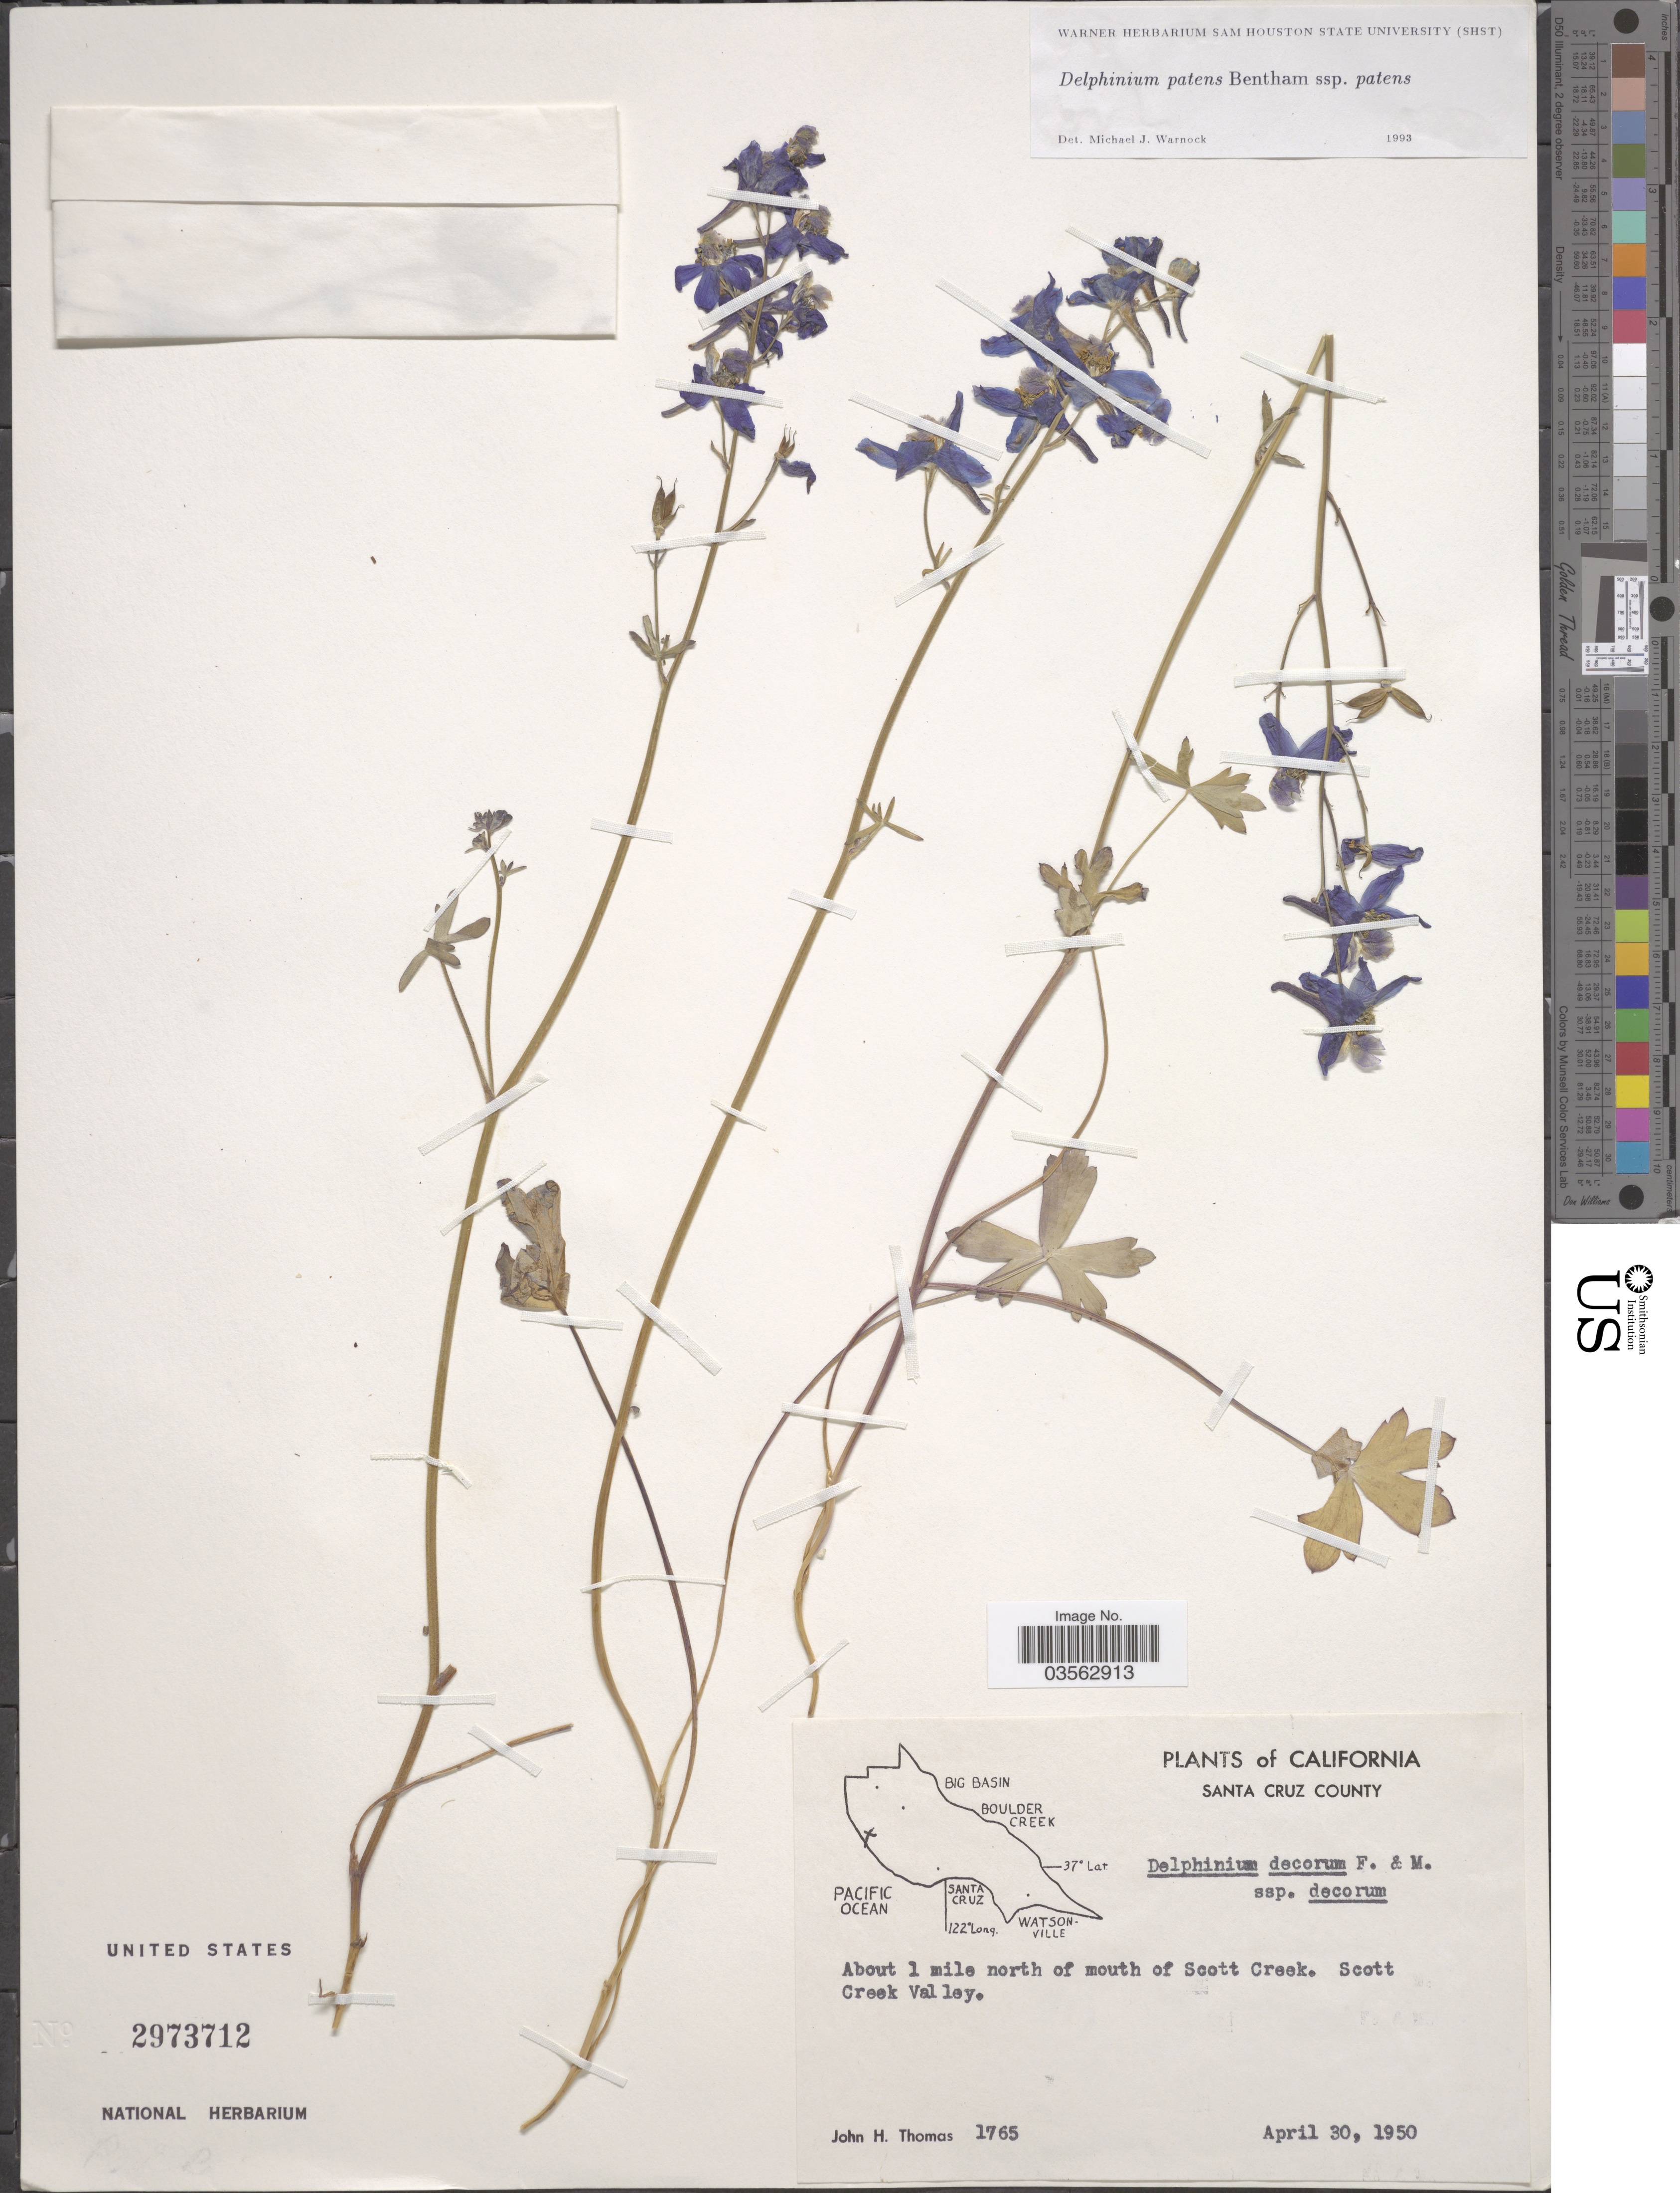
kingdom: Plantae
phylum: Tracheophyta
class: Magnoliopsida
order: Ranunculales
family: Ranunculaceae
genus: Delphinium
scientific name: Delphinium decorum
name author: Fisch. & C.A. Mey.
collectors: J. H. Thomas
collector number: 1765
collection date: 1950-04-30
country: United States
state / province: California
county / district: Santa Cruz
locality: Santa Cruz County. About 1 mile north of mouth of Scott Creek. Scott Creek Valley.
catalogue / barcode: US 2973712